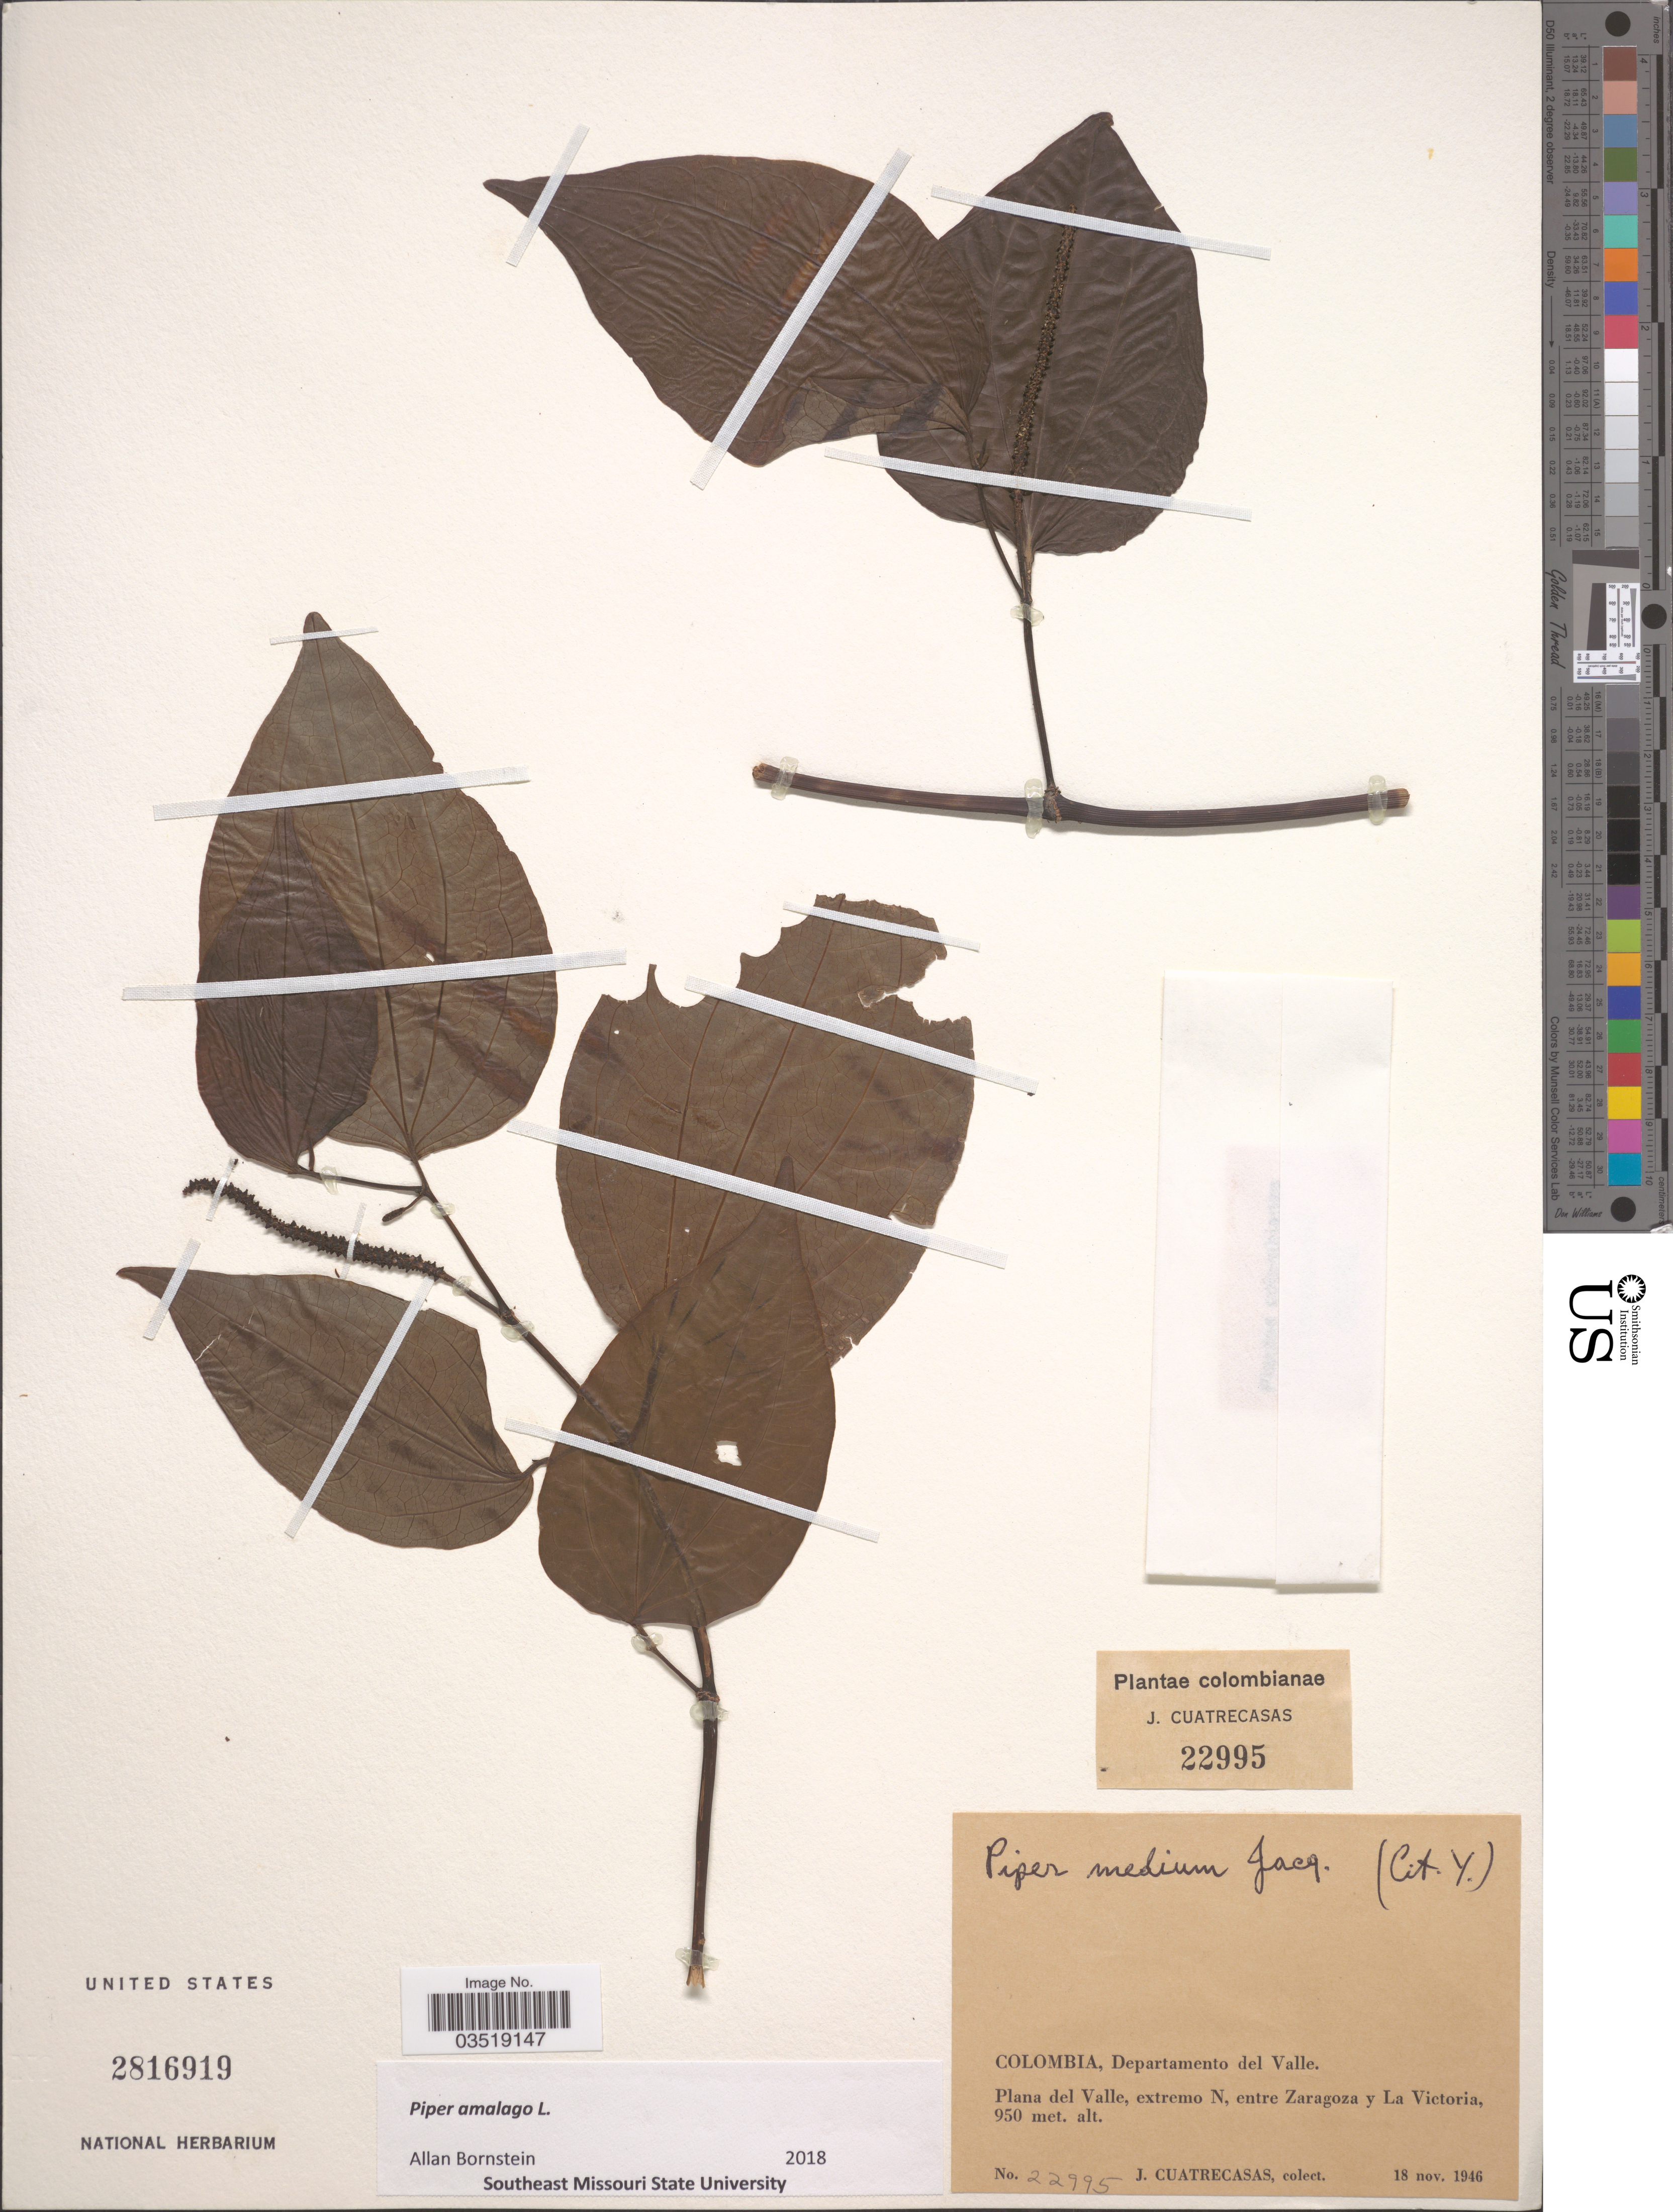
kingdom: Plantae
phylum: Tracheophyta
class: Magnoliopsida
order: Piperales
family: Piperaceae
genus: Piper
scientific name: Piper amalago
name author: L.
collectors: J. Cuatrecasas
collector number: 22995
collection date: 1946-11-18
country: Colombia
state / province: Valle del Cauca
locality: Departamento del Valle. Plana del valle, extremo N, entre Zaragoza y La Victoria.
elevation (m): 950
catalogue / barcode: US 2816919